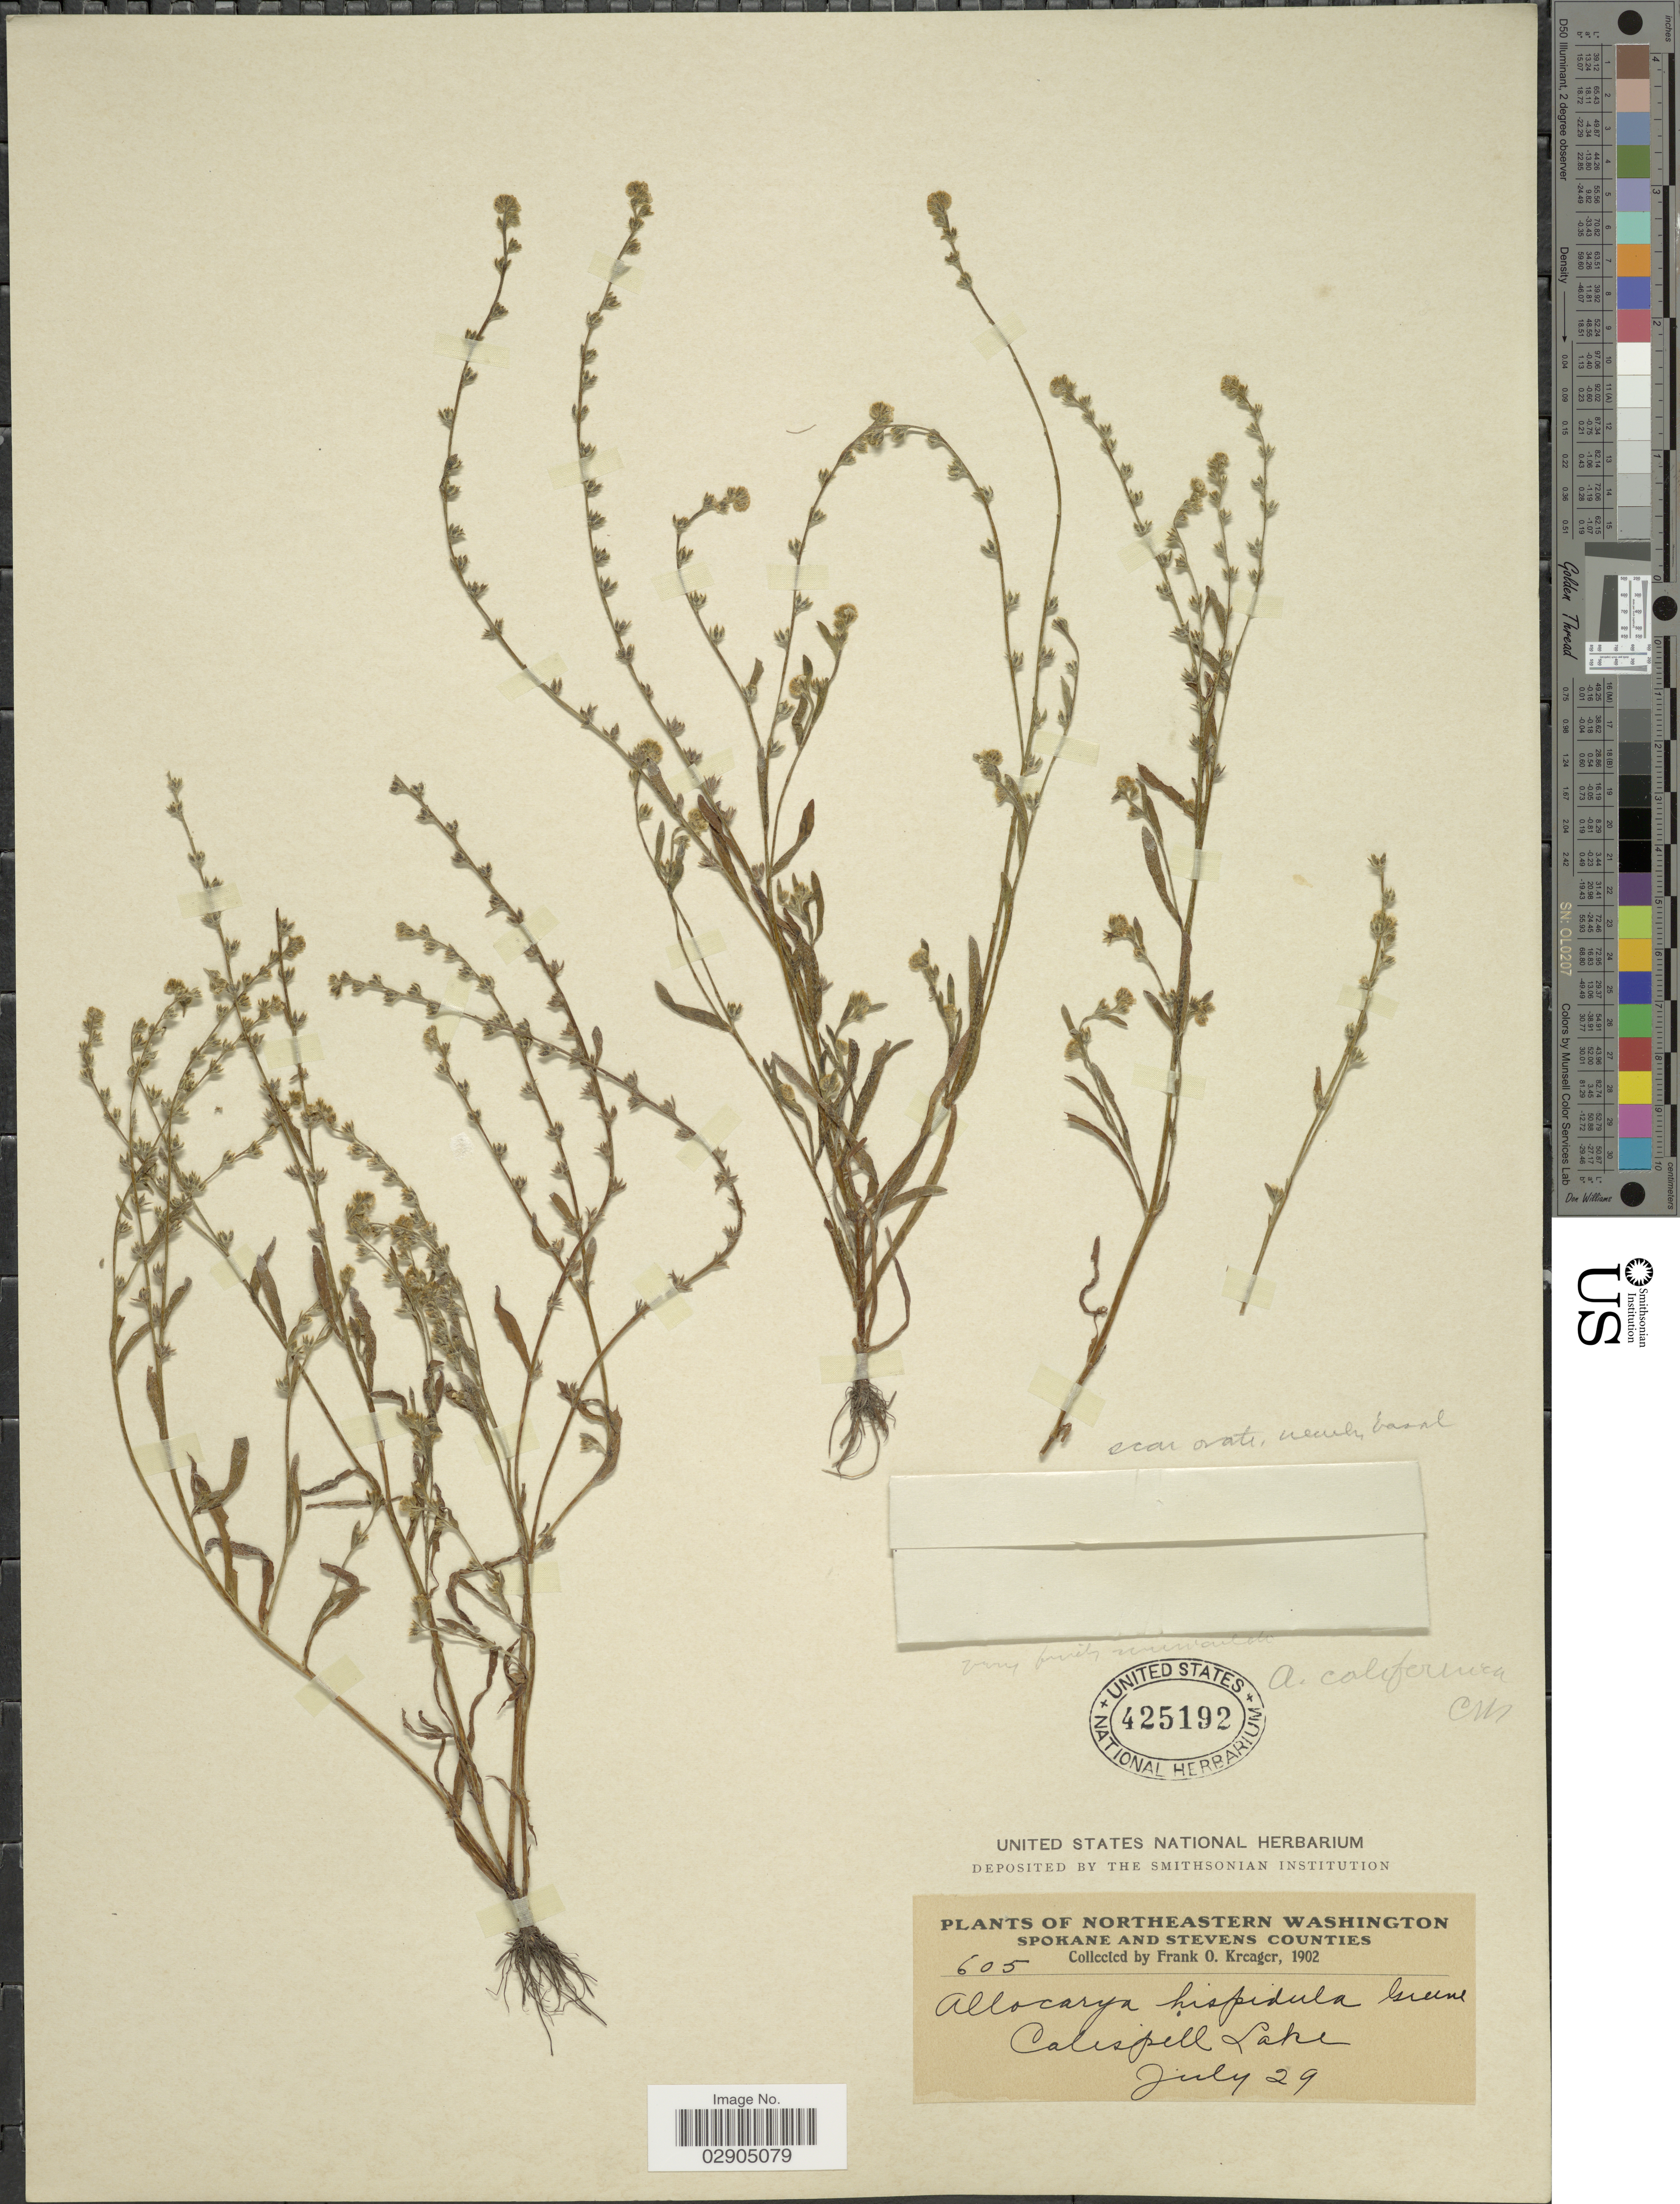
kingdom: Plantae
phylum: Tracheophyta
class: Magnoliopsida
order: Boraginales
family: Boraginaceae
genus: Allocarya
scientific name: Allocarya californica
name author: (Fisch. & C.A. Mey.) Greene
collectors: F. Kreager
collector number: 605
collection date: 1902-07-29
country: United States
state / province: Washington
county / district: Spokane / Stevens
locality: Northeastern Washington. Spokane and Stevens Counties. Calispell Lake.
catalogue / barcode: US 425192